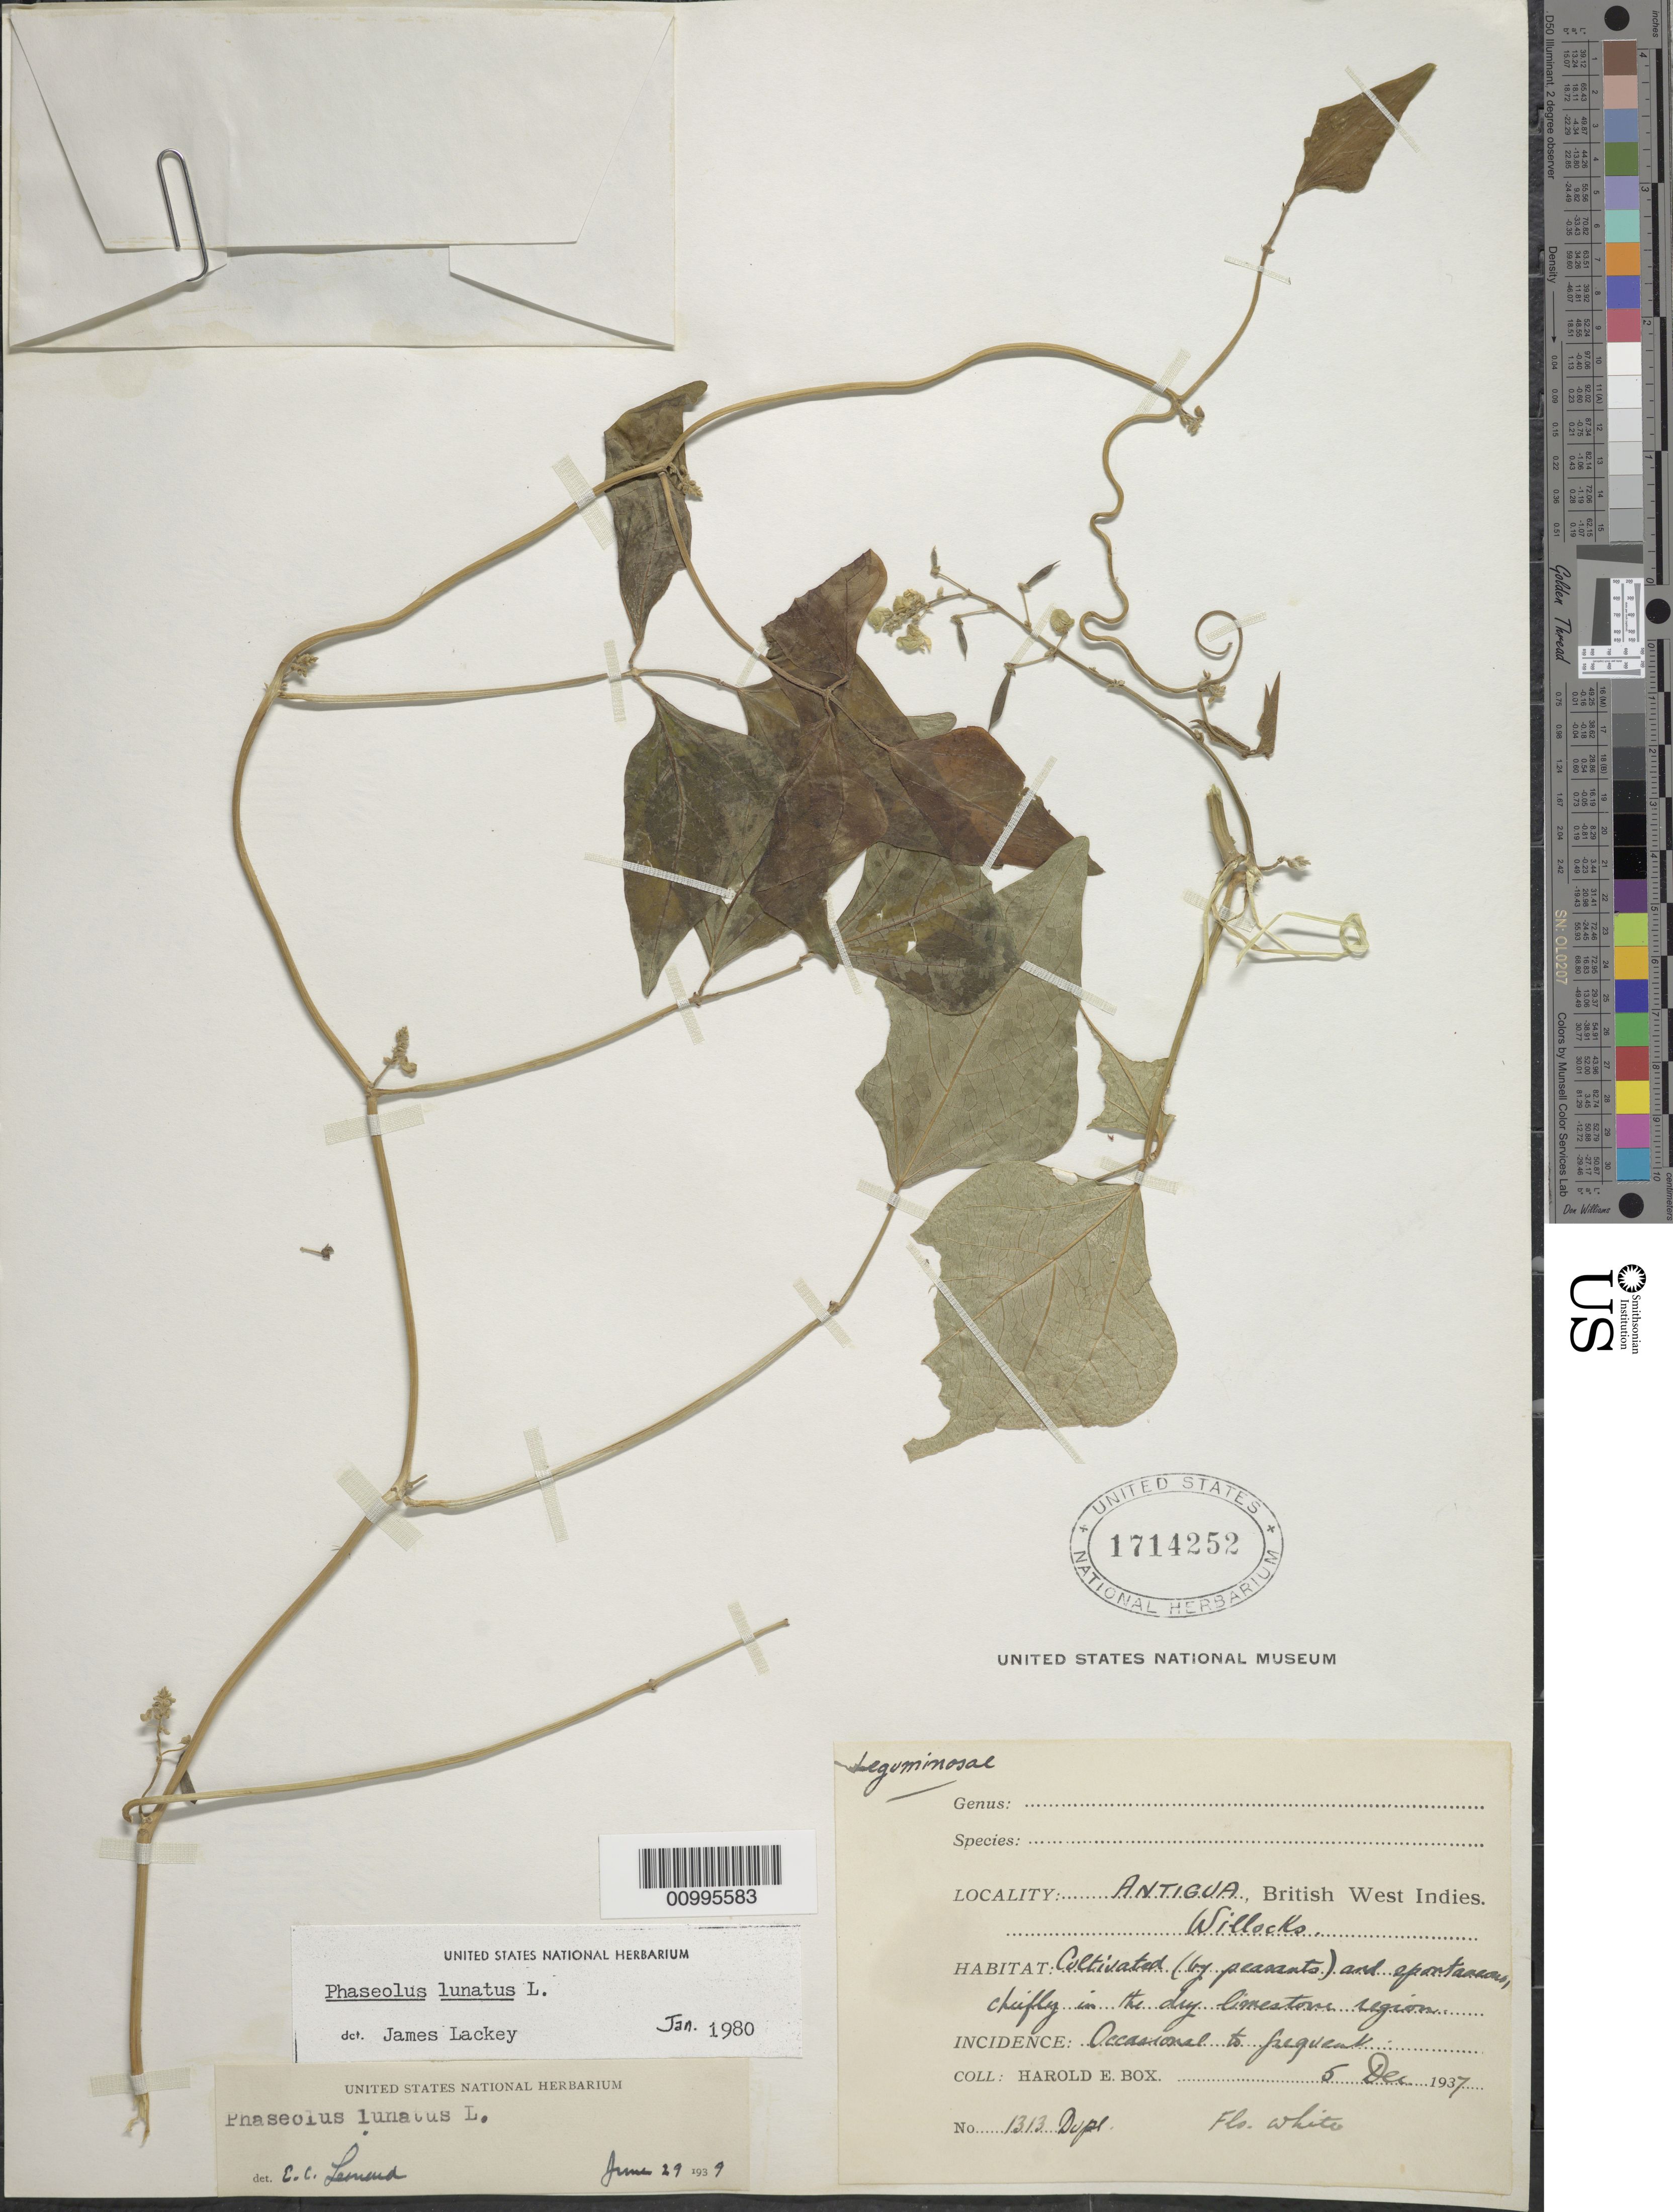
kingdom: Plantae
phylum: Tracheophyta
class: Magnoliopsida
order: Fabales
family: Fabaceae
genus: Phaseolus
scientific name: Phaseolus lunatus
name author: L.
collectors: H. E. Box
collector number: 1313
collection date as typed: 05 Dec 1937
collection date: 1937-12-05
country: Antigua and Barbuda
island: Leeward Is.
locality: Antigua. Willock. In the dry limestone region.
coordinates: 0 N, 0 E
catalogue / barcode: US 1714252